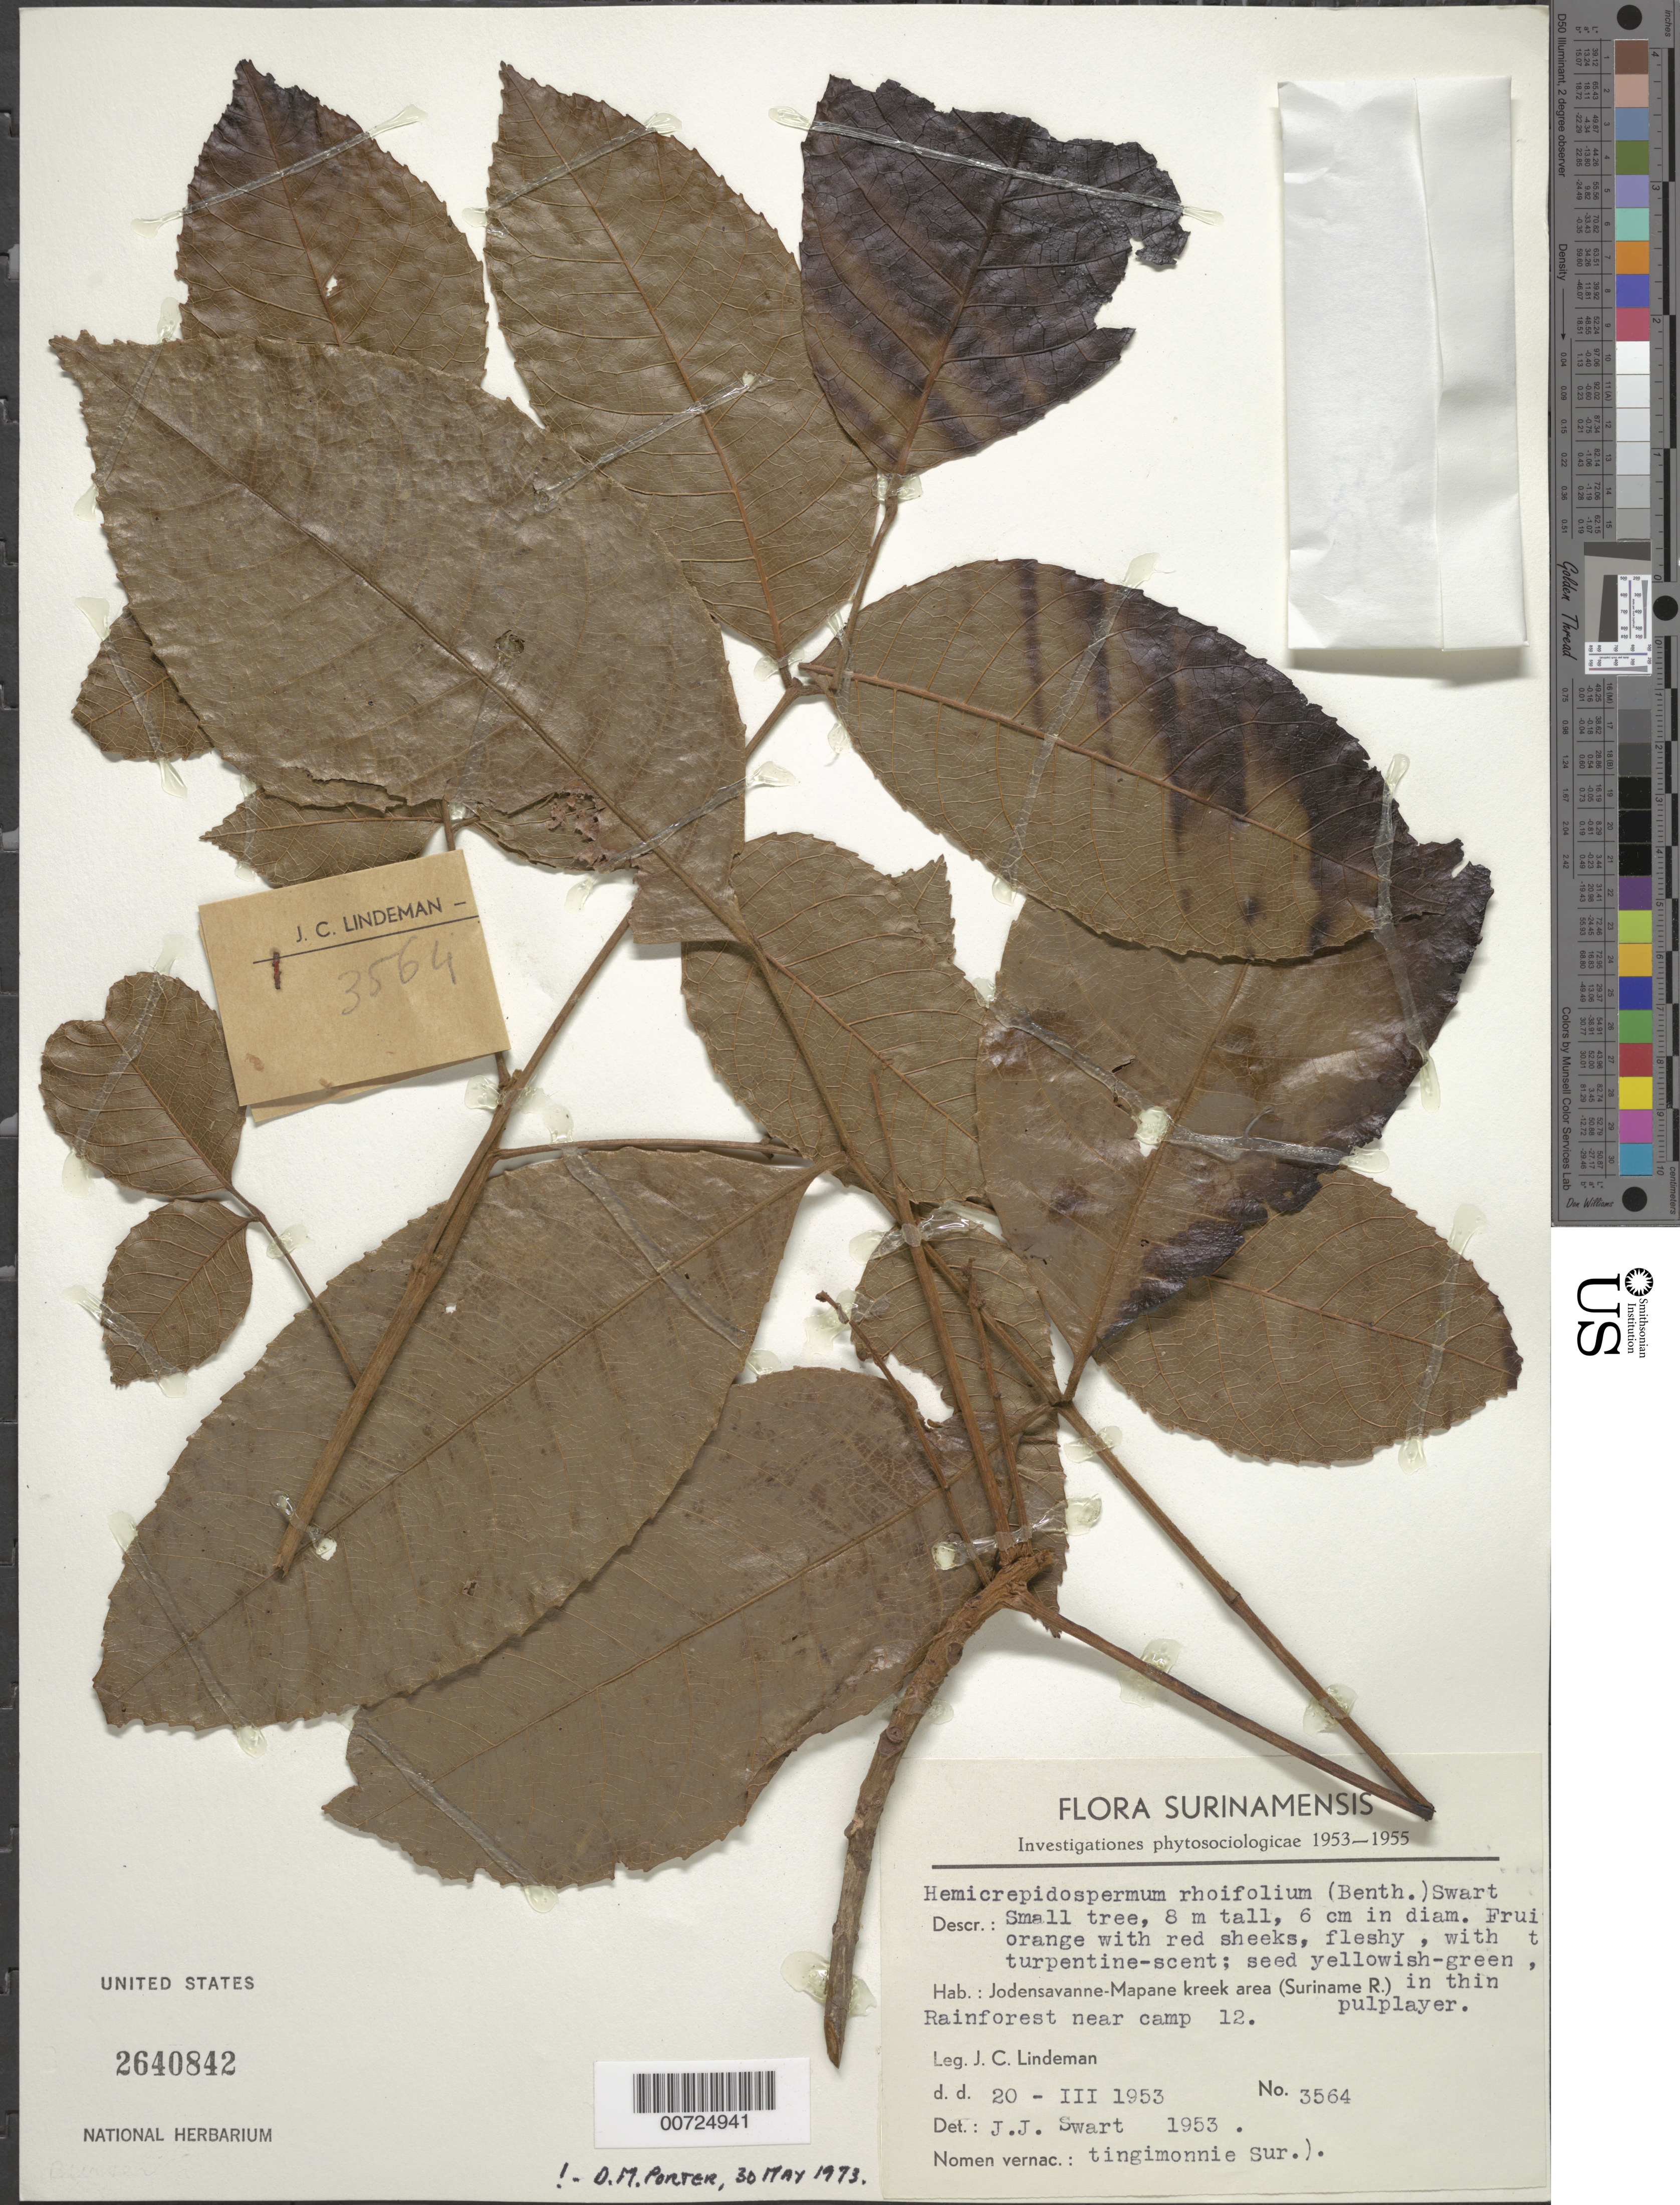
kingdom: Plantae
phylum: Tracheophyta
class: Magnoliopsida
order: Sapindales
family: Burseraceae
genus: Protium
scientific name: Protium rhoifolium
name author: (Benth.) Byng & Christenh.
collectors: J. C. Lindeman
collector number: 3564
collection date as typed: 20-Mar-53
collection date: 1953-03-20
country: Suriname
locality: Jodensavanne-Mapane kreek area (Suriname River); camp 12, vic. Of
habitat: Rainforest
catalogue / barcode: US 2640842